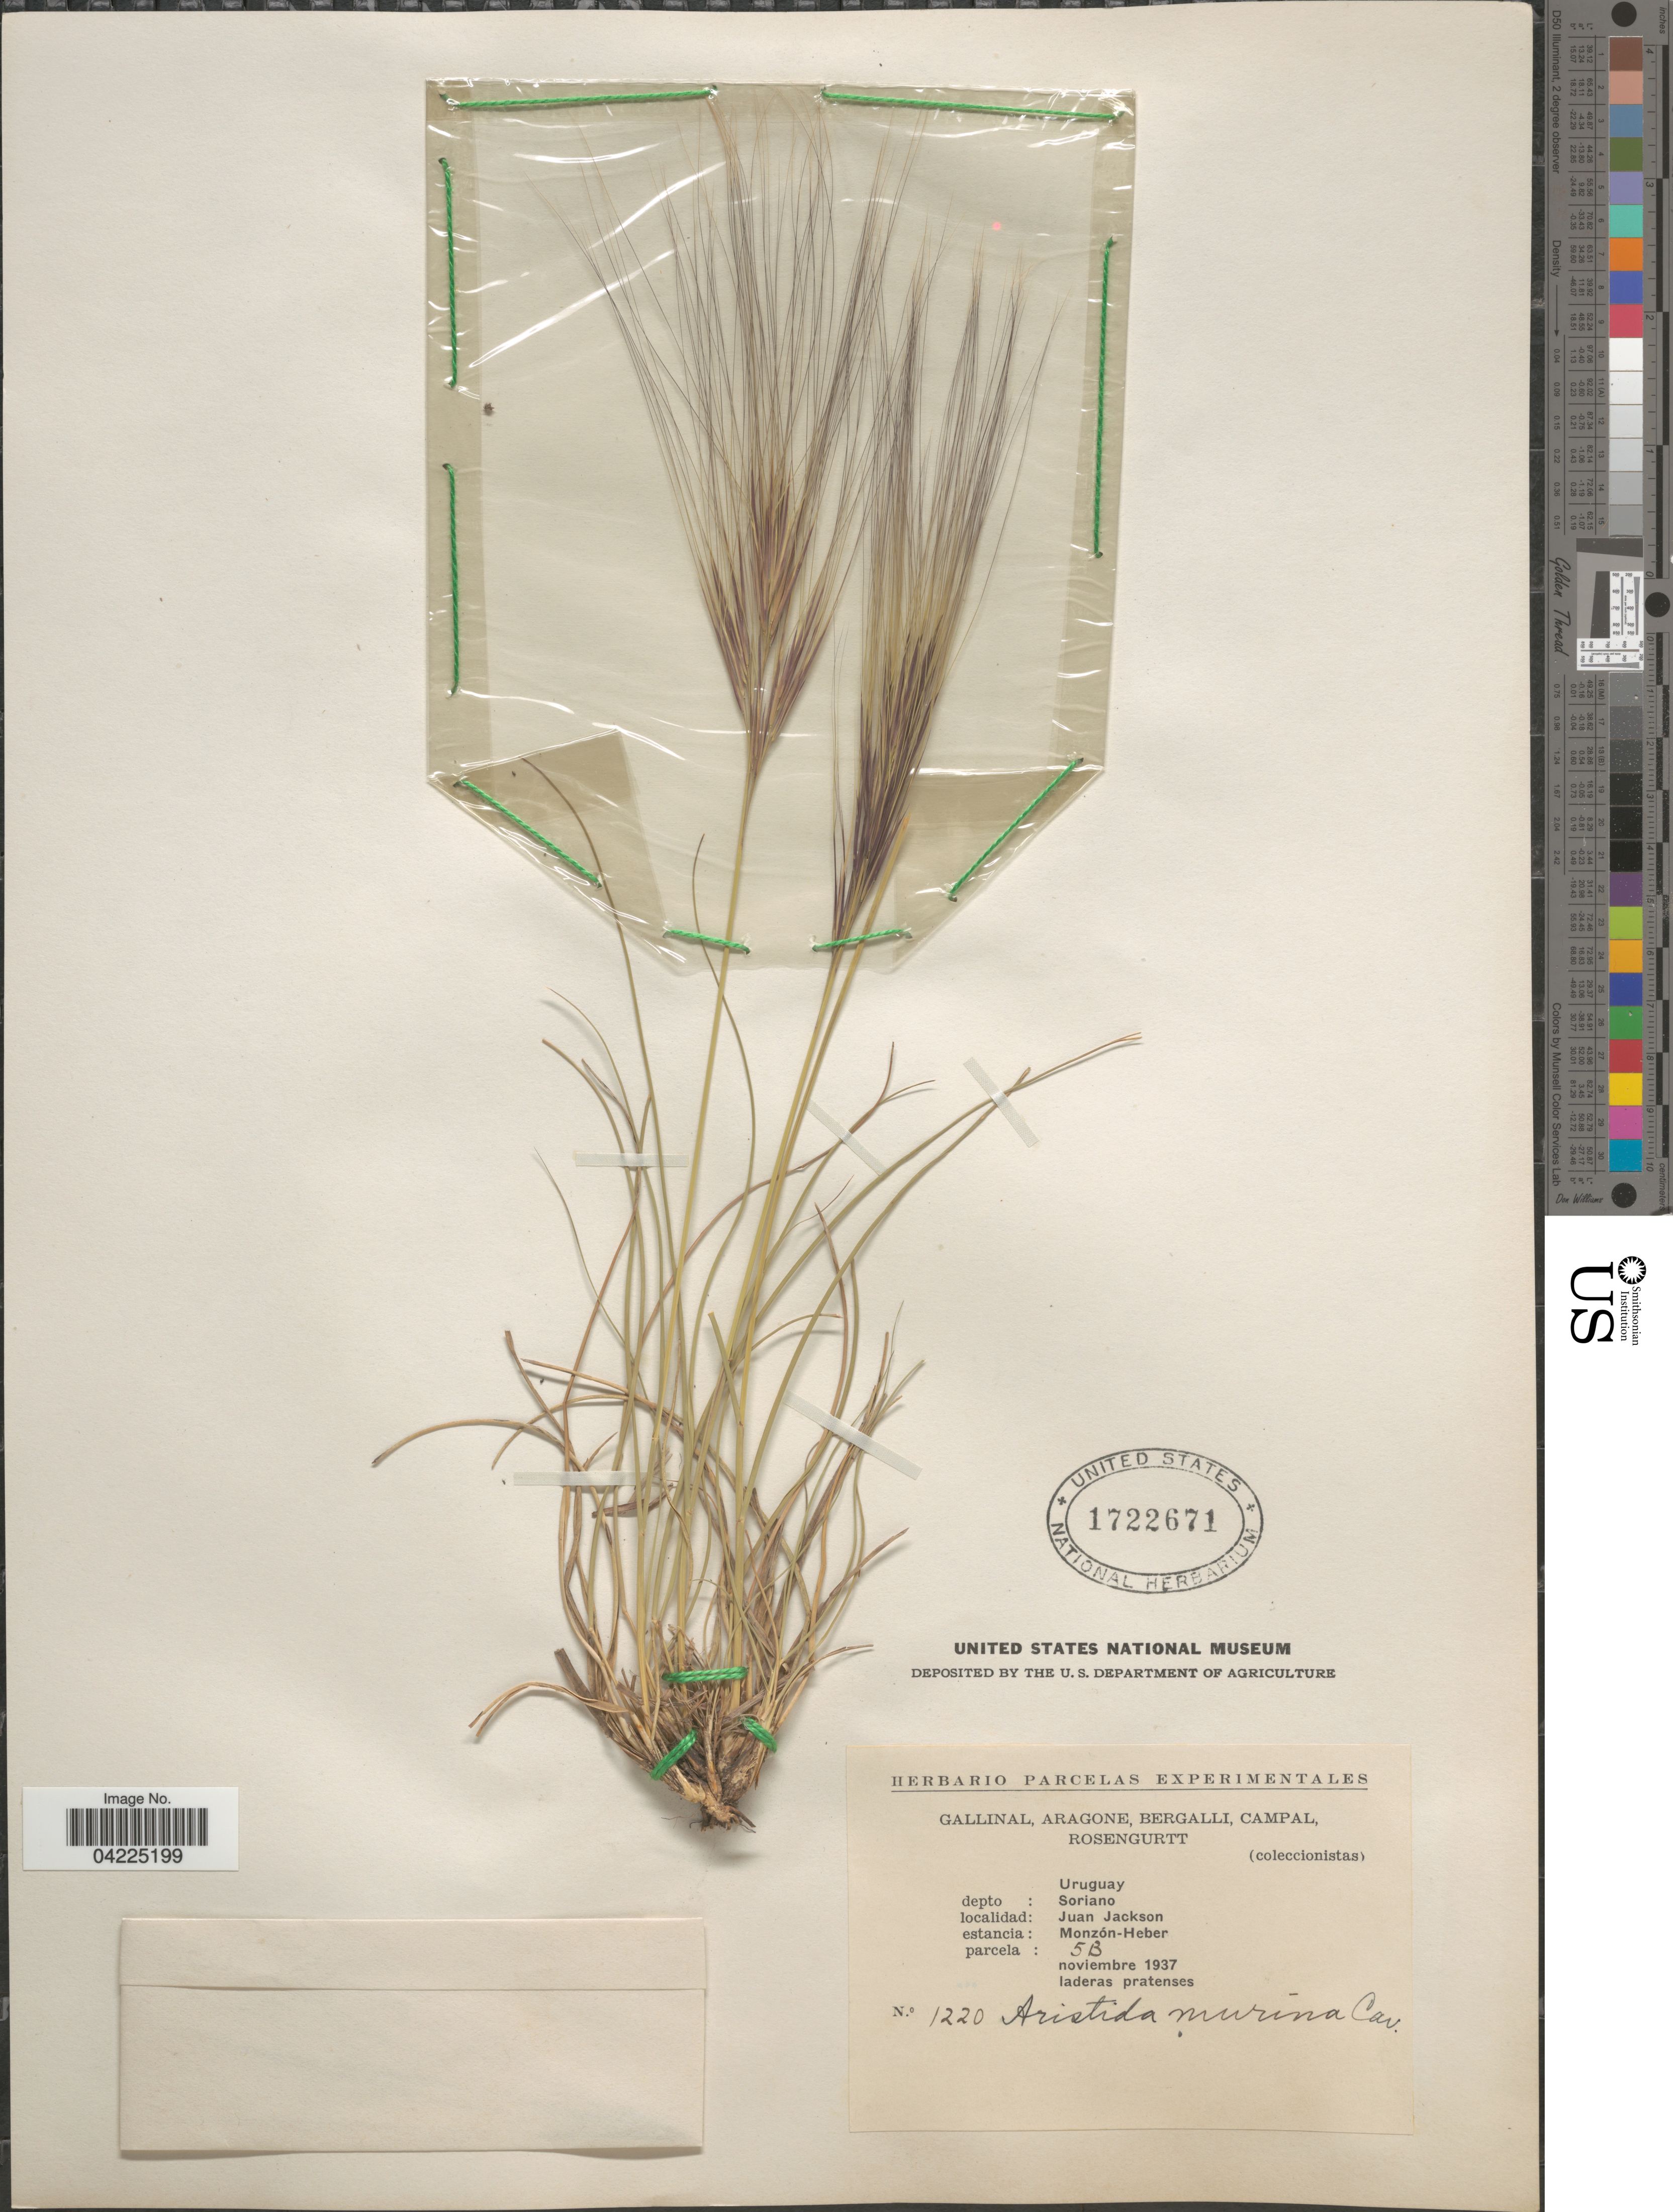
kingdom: Plantae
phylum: Tracheophyta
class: Liliopsida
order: Poales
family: Poaceae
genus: Aristida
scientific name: Aristida murina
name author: Cav.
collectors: -. Gallinal, -- Aragone, -- Bergalli, -- Campal & Rosengurtt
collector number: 1220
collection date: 1937-11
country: Uruguay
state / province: Soriano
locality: Depto: Soriano. Juan Jackson. Estancia: Monzón-Heber.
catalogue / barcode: US 1722671